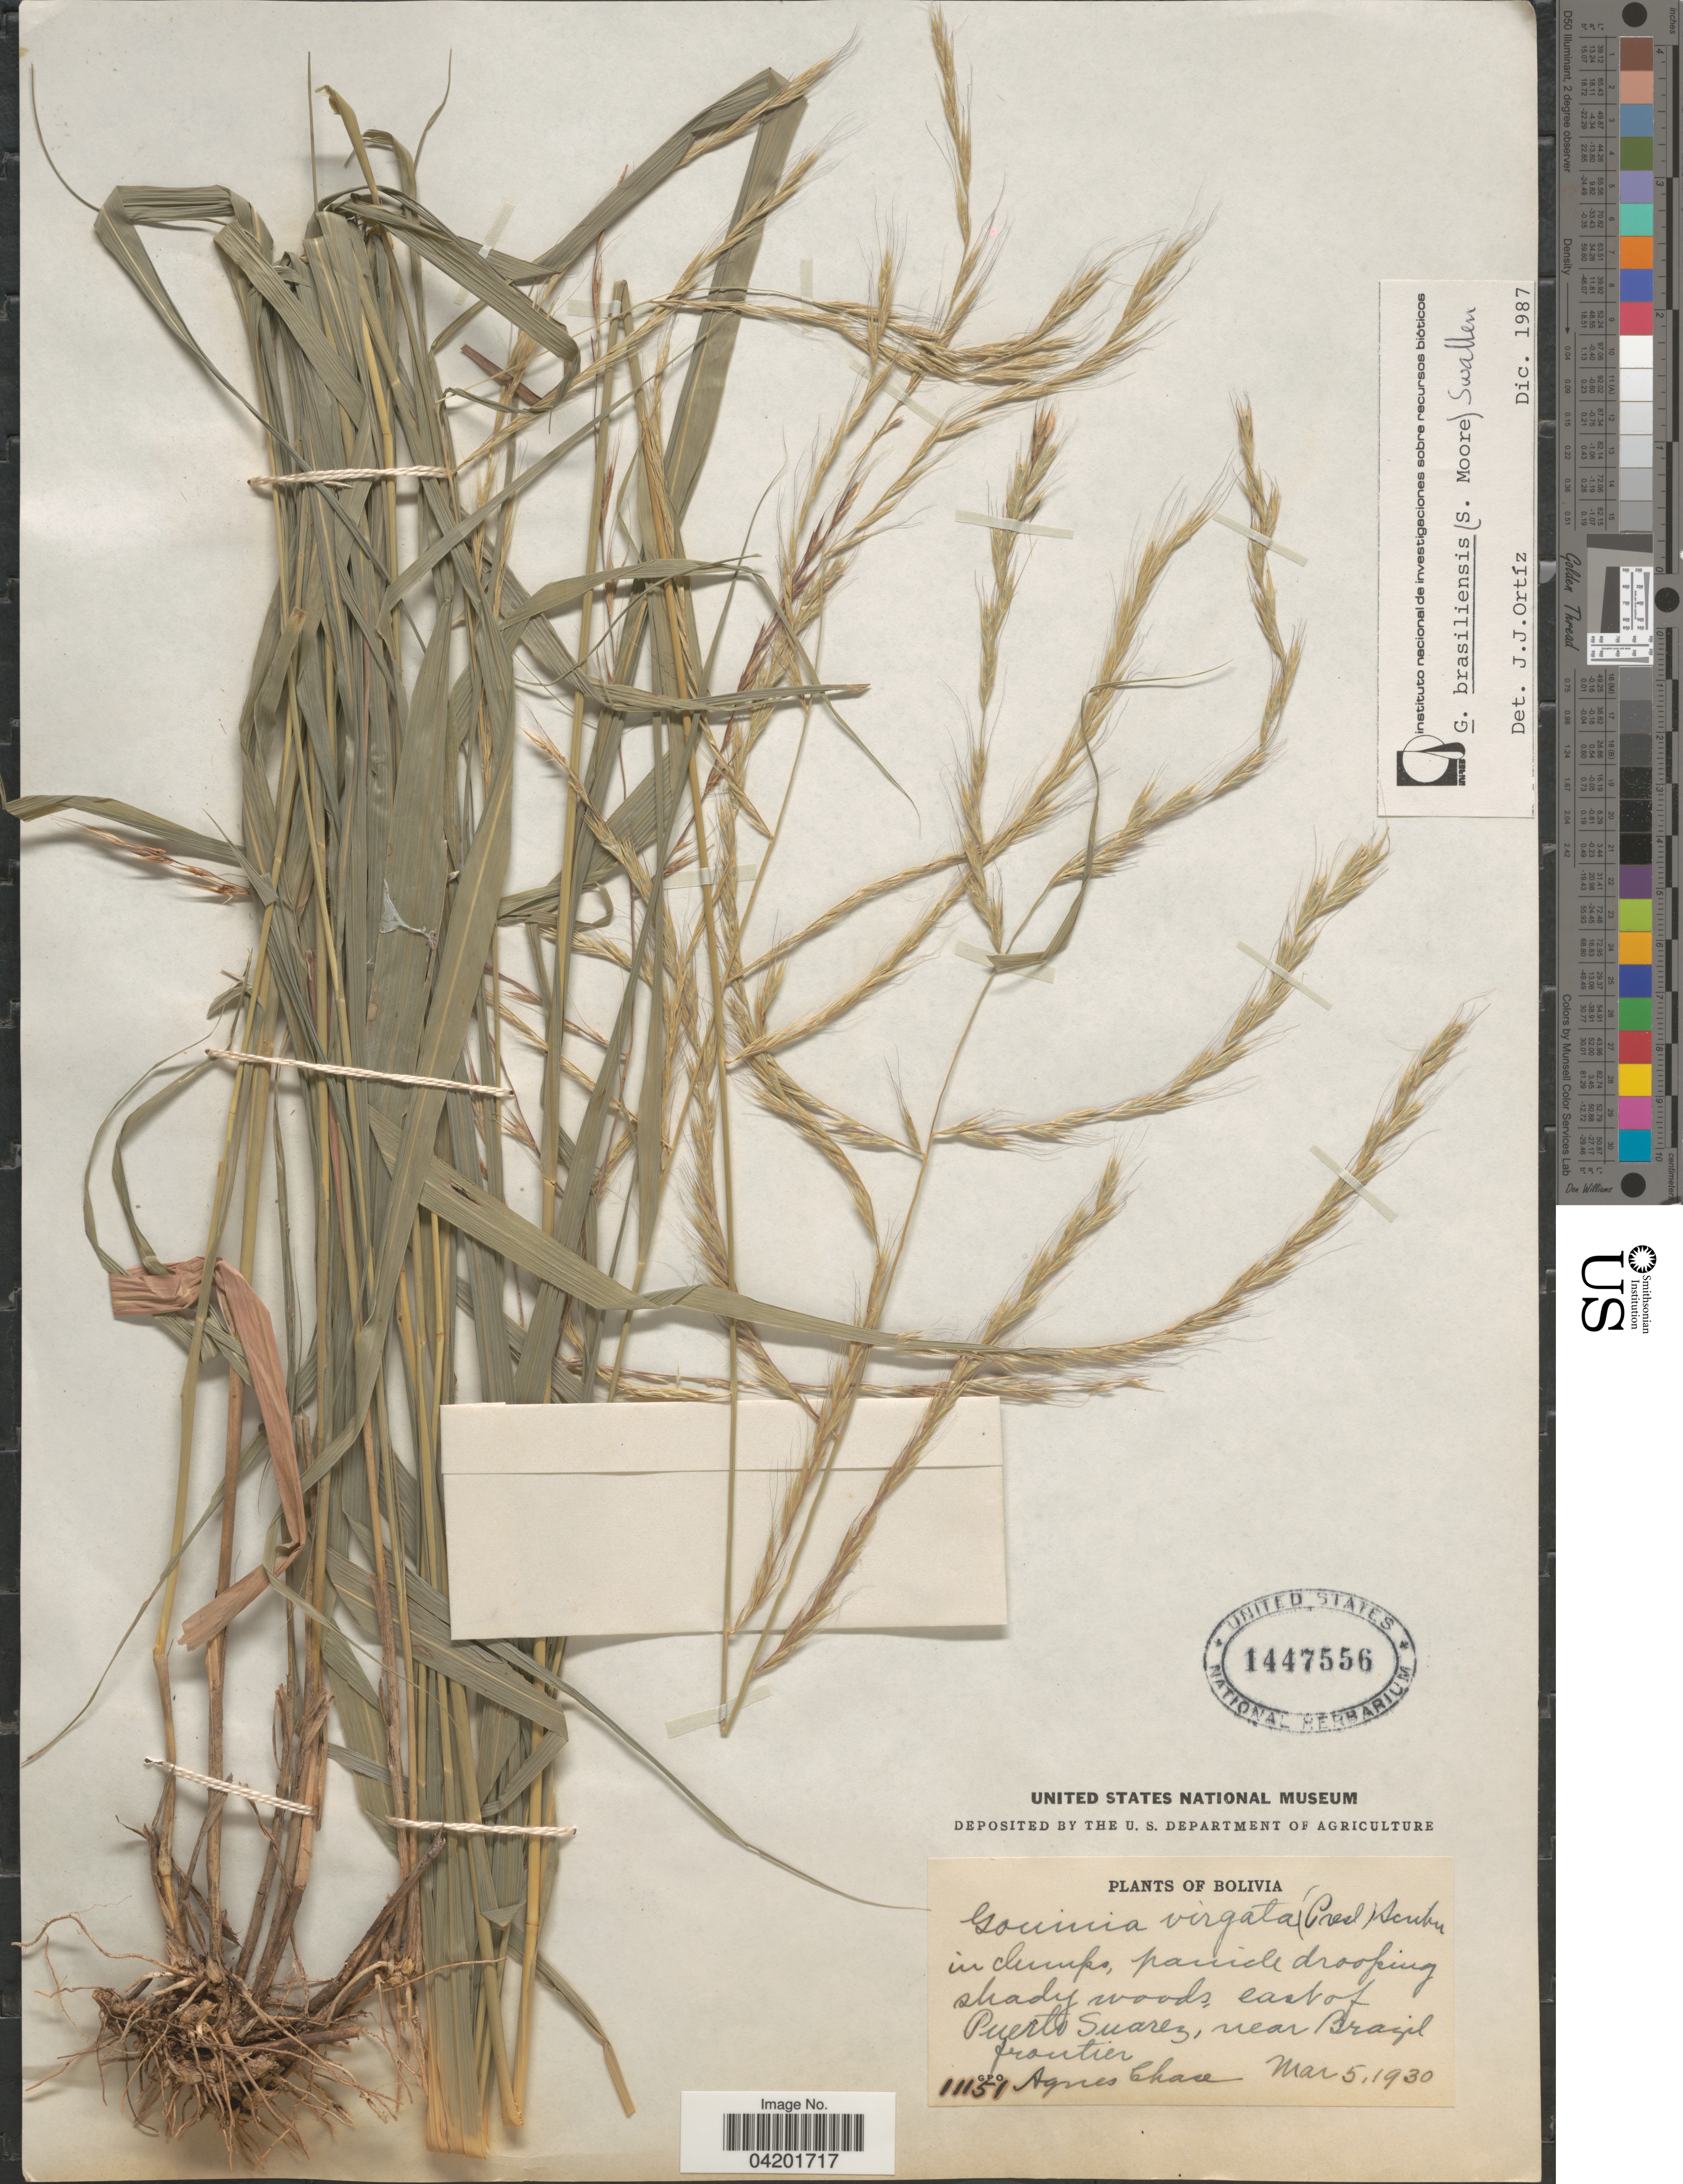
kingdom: Plantae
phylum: Tracheophyta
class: Liliopsida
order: Poales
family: Poaceae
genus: Gouinia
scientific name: Gouinia brasiliensis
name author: (S. Moore) Swallen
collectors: A. Chase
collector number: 11151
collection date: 1930-03-05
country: Bolivia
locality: East of Puerto Suarez, near Brazil frontier.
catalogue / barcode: US 1447556